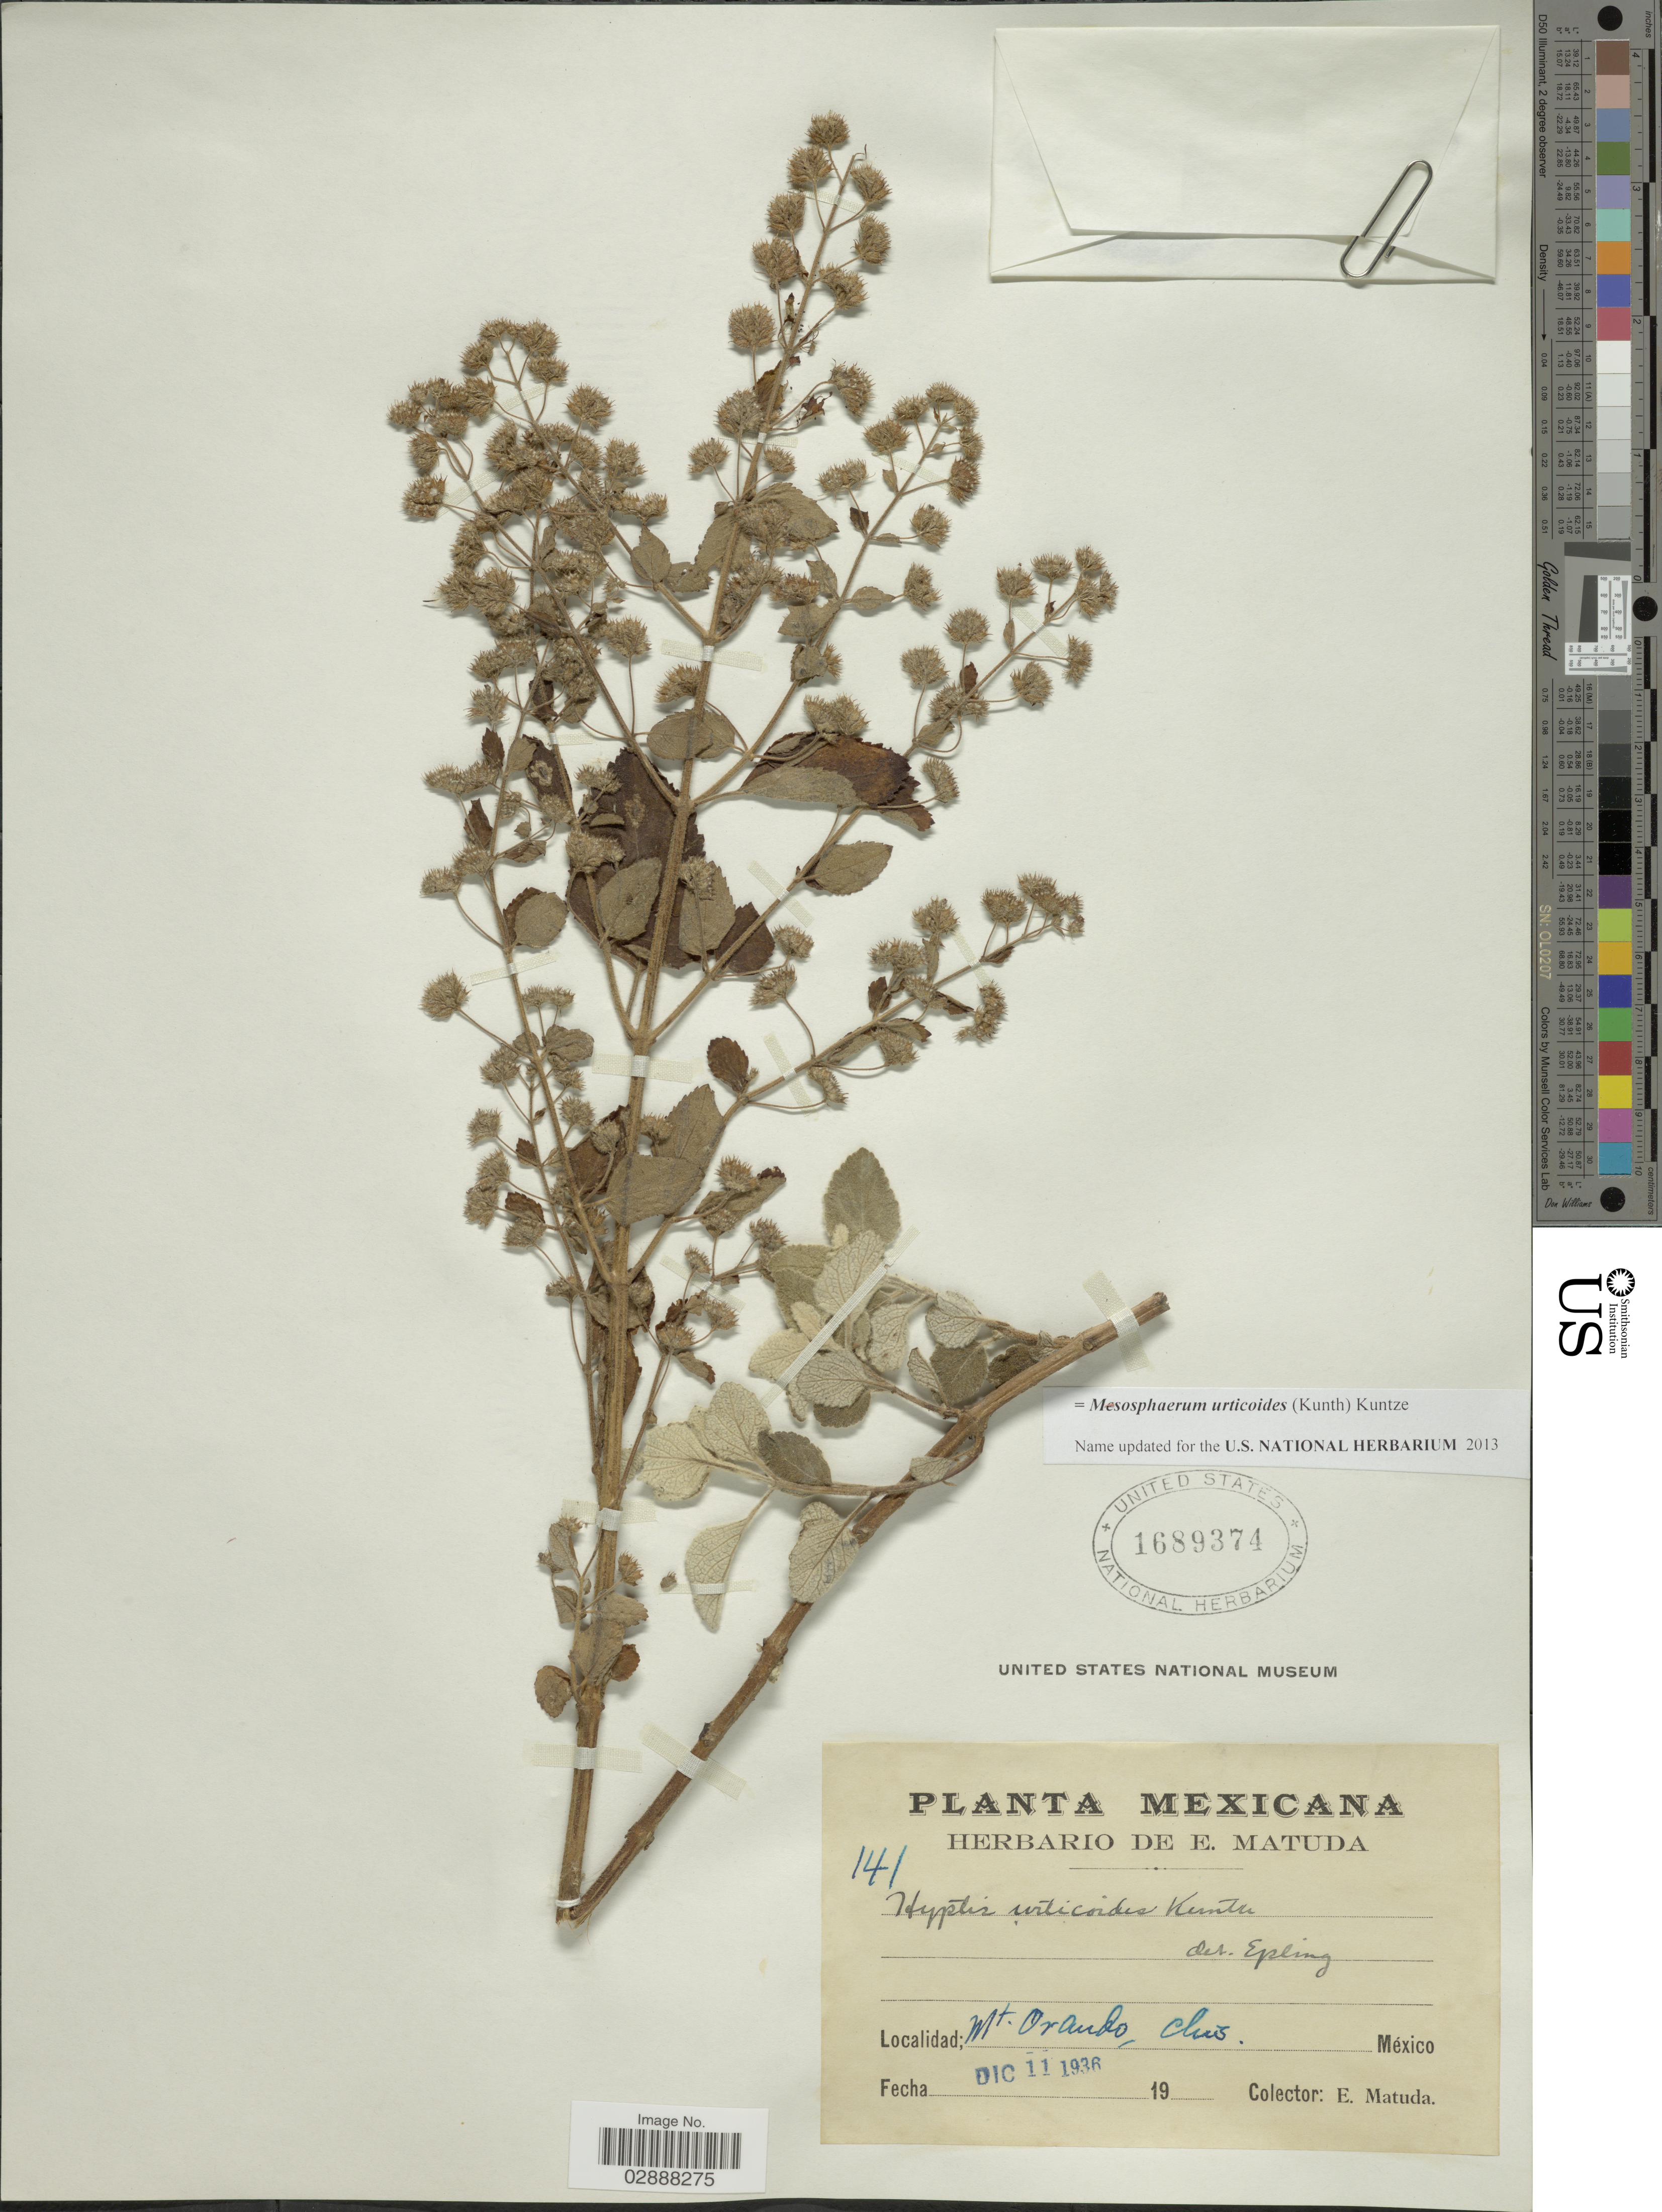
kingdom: Plantae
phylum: Tracheophyta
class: Magnoliopsida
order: Lamiales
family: Lamiaceae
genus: Mesosphaerum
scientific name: Mesosphaerum urticoides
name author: (Kunth) Kuntze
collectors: E. Matuda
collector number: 141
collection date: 1936-12-11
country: Mexico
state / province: Chiapas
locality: Mt. Orando, Chis.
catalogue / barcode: US 1689374